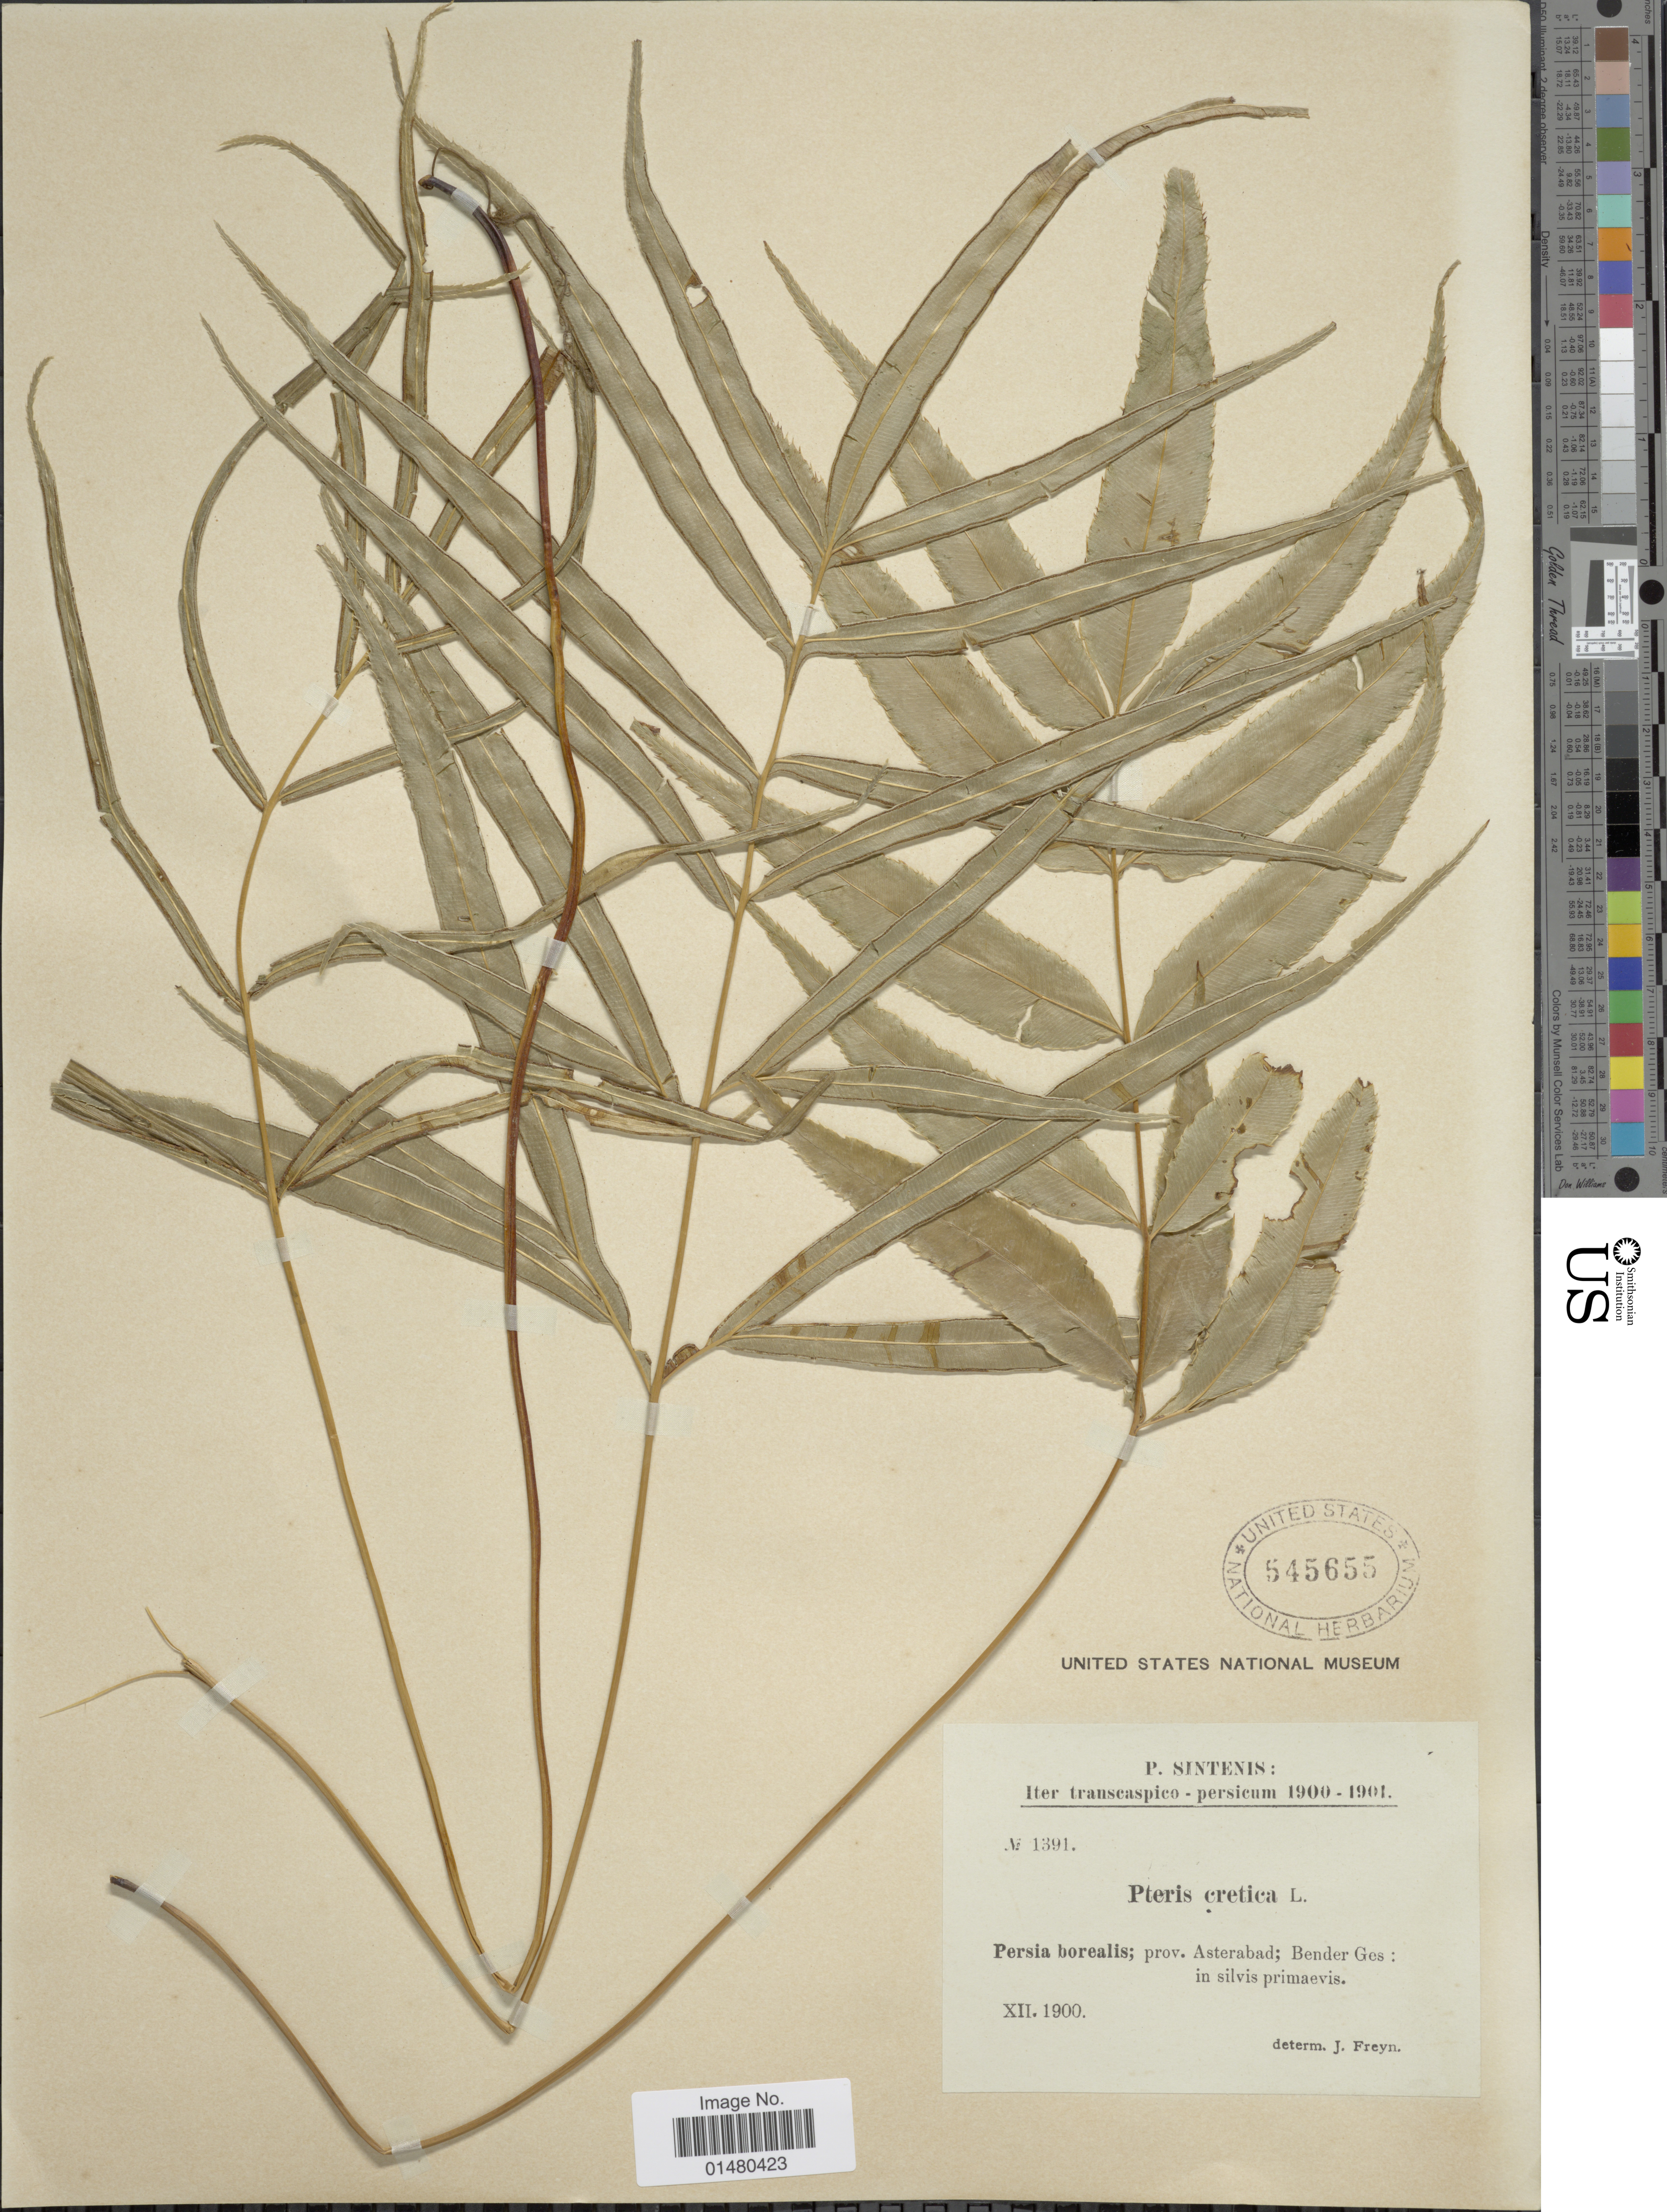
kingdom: Plantae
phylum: Tracheophyta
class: Polypodiopsida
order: Polypodiales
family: Pteridaceae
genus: Pteris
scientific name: Pteris cretica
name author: L.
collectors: P. Sintenis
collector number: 1391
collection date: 1900-12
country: Iran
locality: Persia borealis; prov. Asterablad; Bender ges: in silvis primaevis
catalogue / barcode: US 545655